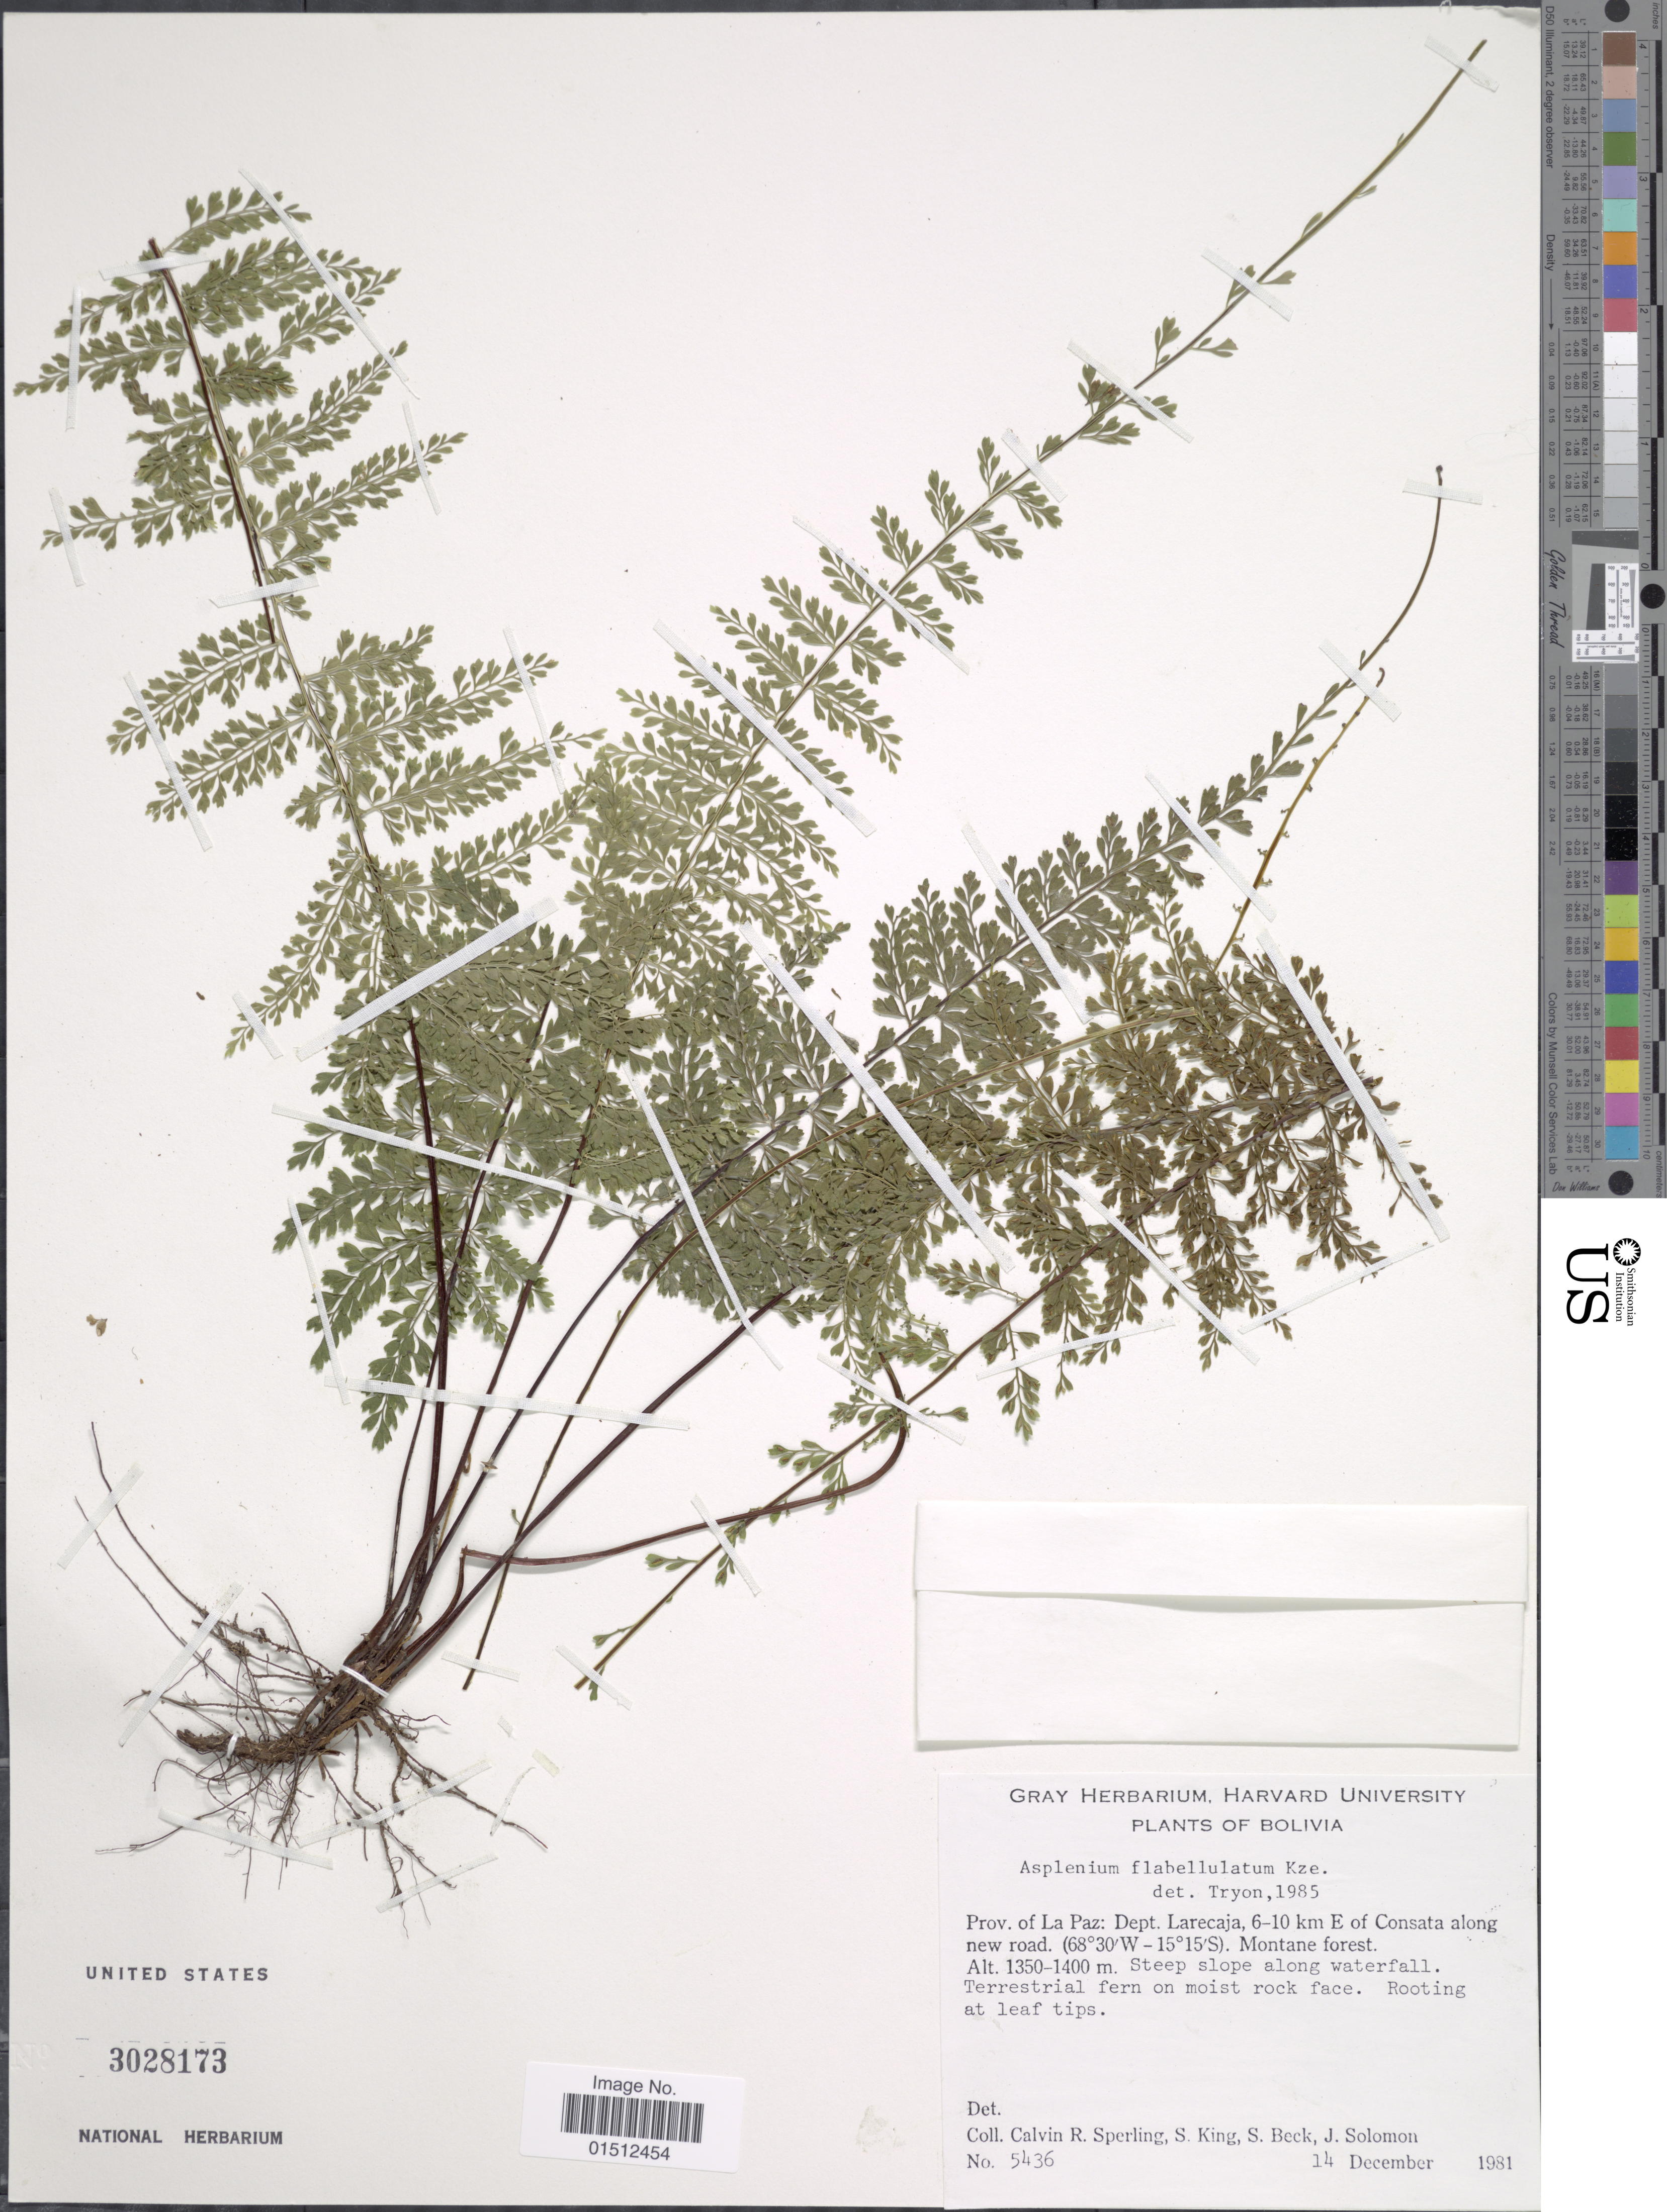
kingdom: Plantae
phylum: Tracheophyta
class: Polypodiopsida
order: Polypodiales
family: Aspleniaceae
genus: Asplenium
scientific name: Asplenium radicans var. dentatum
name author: (Klotzsch) Bonap.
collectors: C. R. Sperling, S. King, S. G. Beck & J. Solomon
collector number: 5436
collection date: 1981-12-14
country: Bolivia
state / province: La Paz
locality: Bolivia. Prov. de La Paz: Dept.Larecaja, 6-10 km E of Consata along new road.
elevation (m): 1350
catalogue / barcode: US 3028173